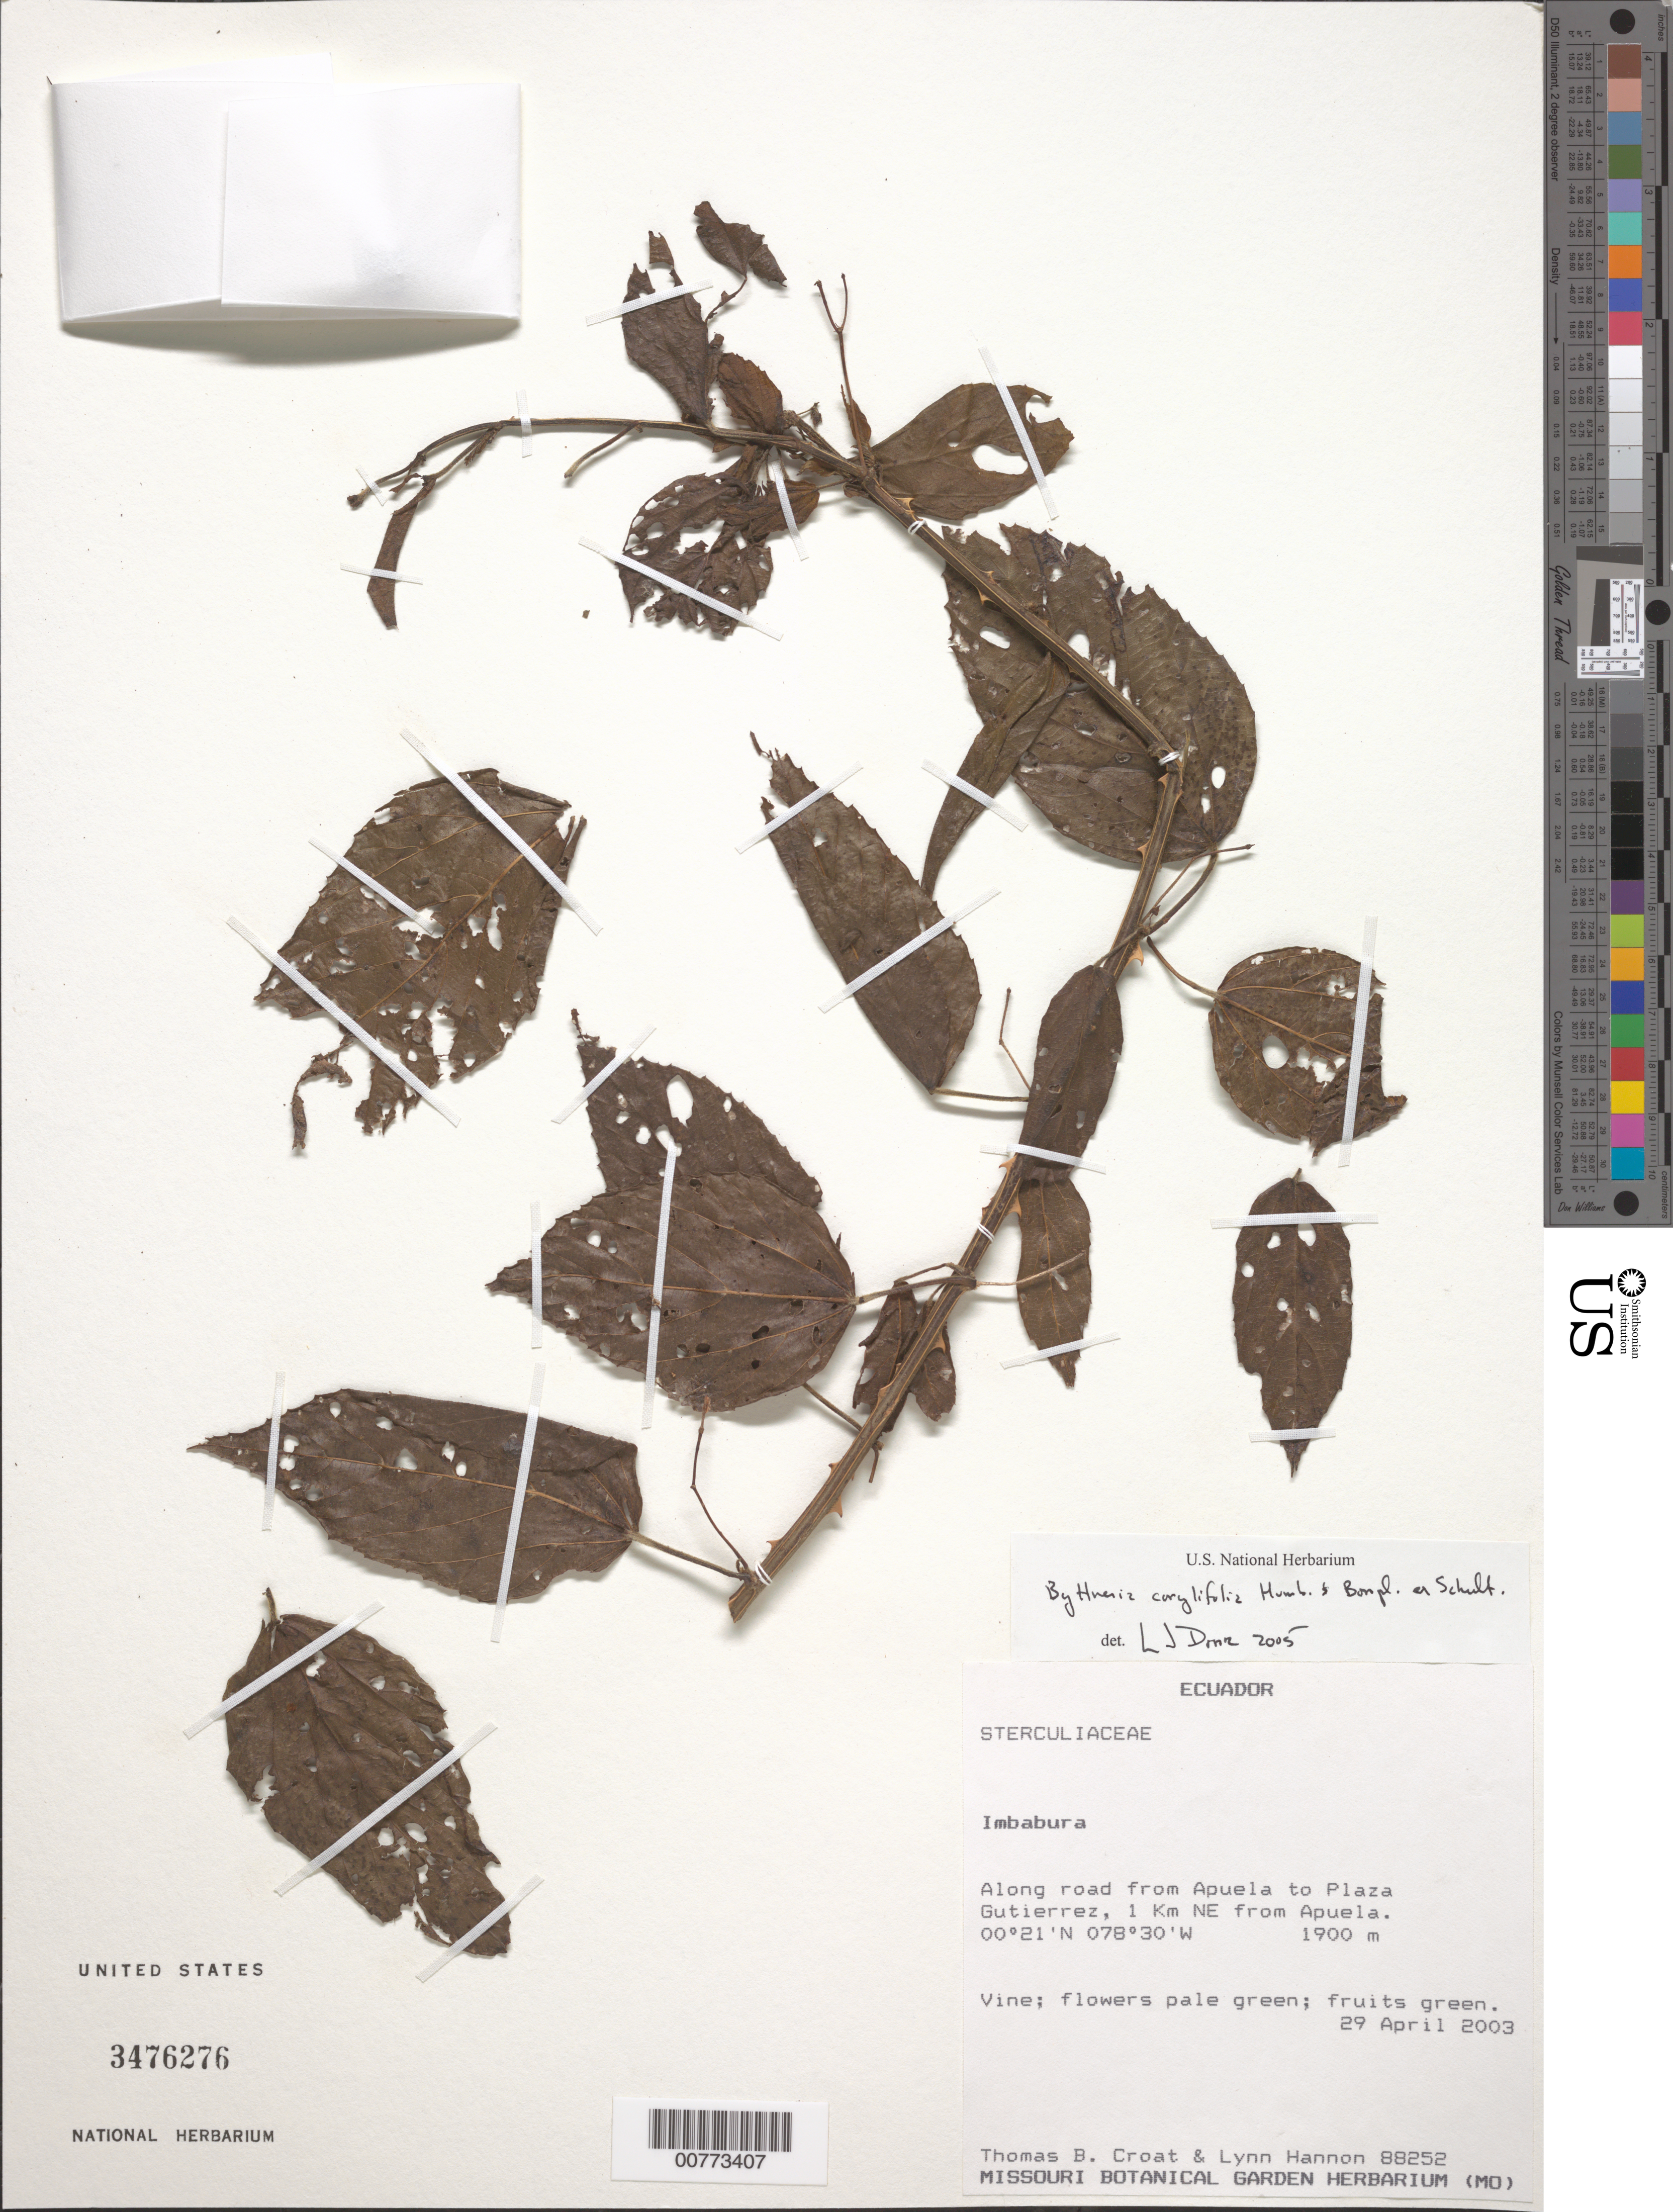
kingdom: Plantae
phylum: Tracheophyta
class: Magnoliopsida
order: Malvales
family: Malvaceae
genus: Byttneria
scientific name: Byttneria corylifolia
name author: Humb. & Bonpl. ex Schult.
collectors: T. B. Croat & L. Hannon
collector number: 88252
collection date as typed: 29 Apr 2003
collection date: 2003-04-29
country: Ecuador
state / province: Imbabura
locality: Along road from Apuela to Plaza Gutierrez, 1 km NE from Apuela.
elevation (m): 1900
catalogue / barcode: US 3476276